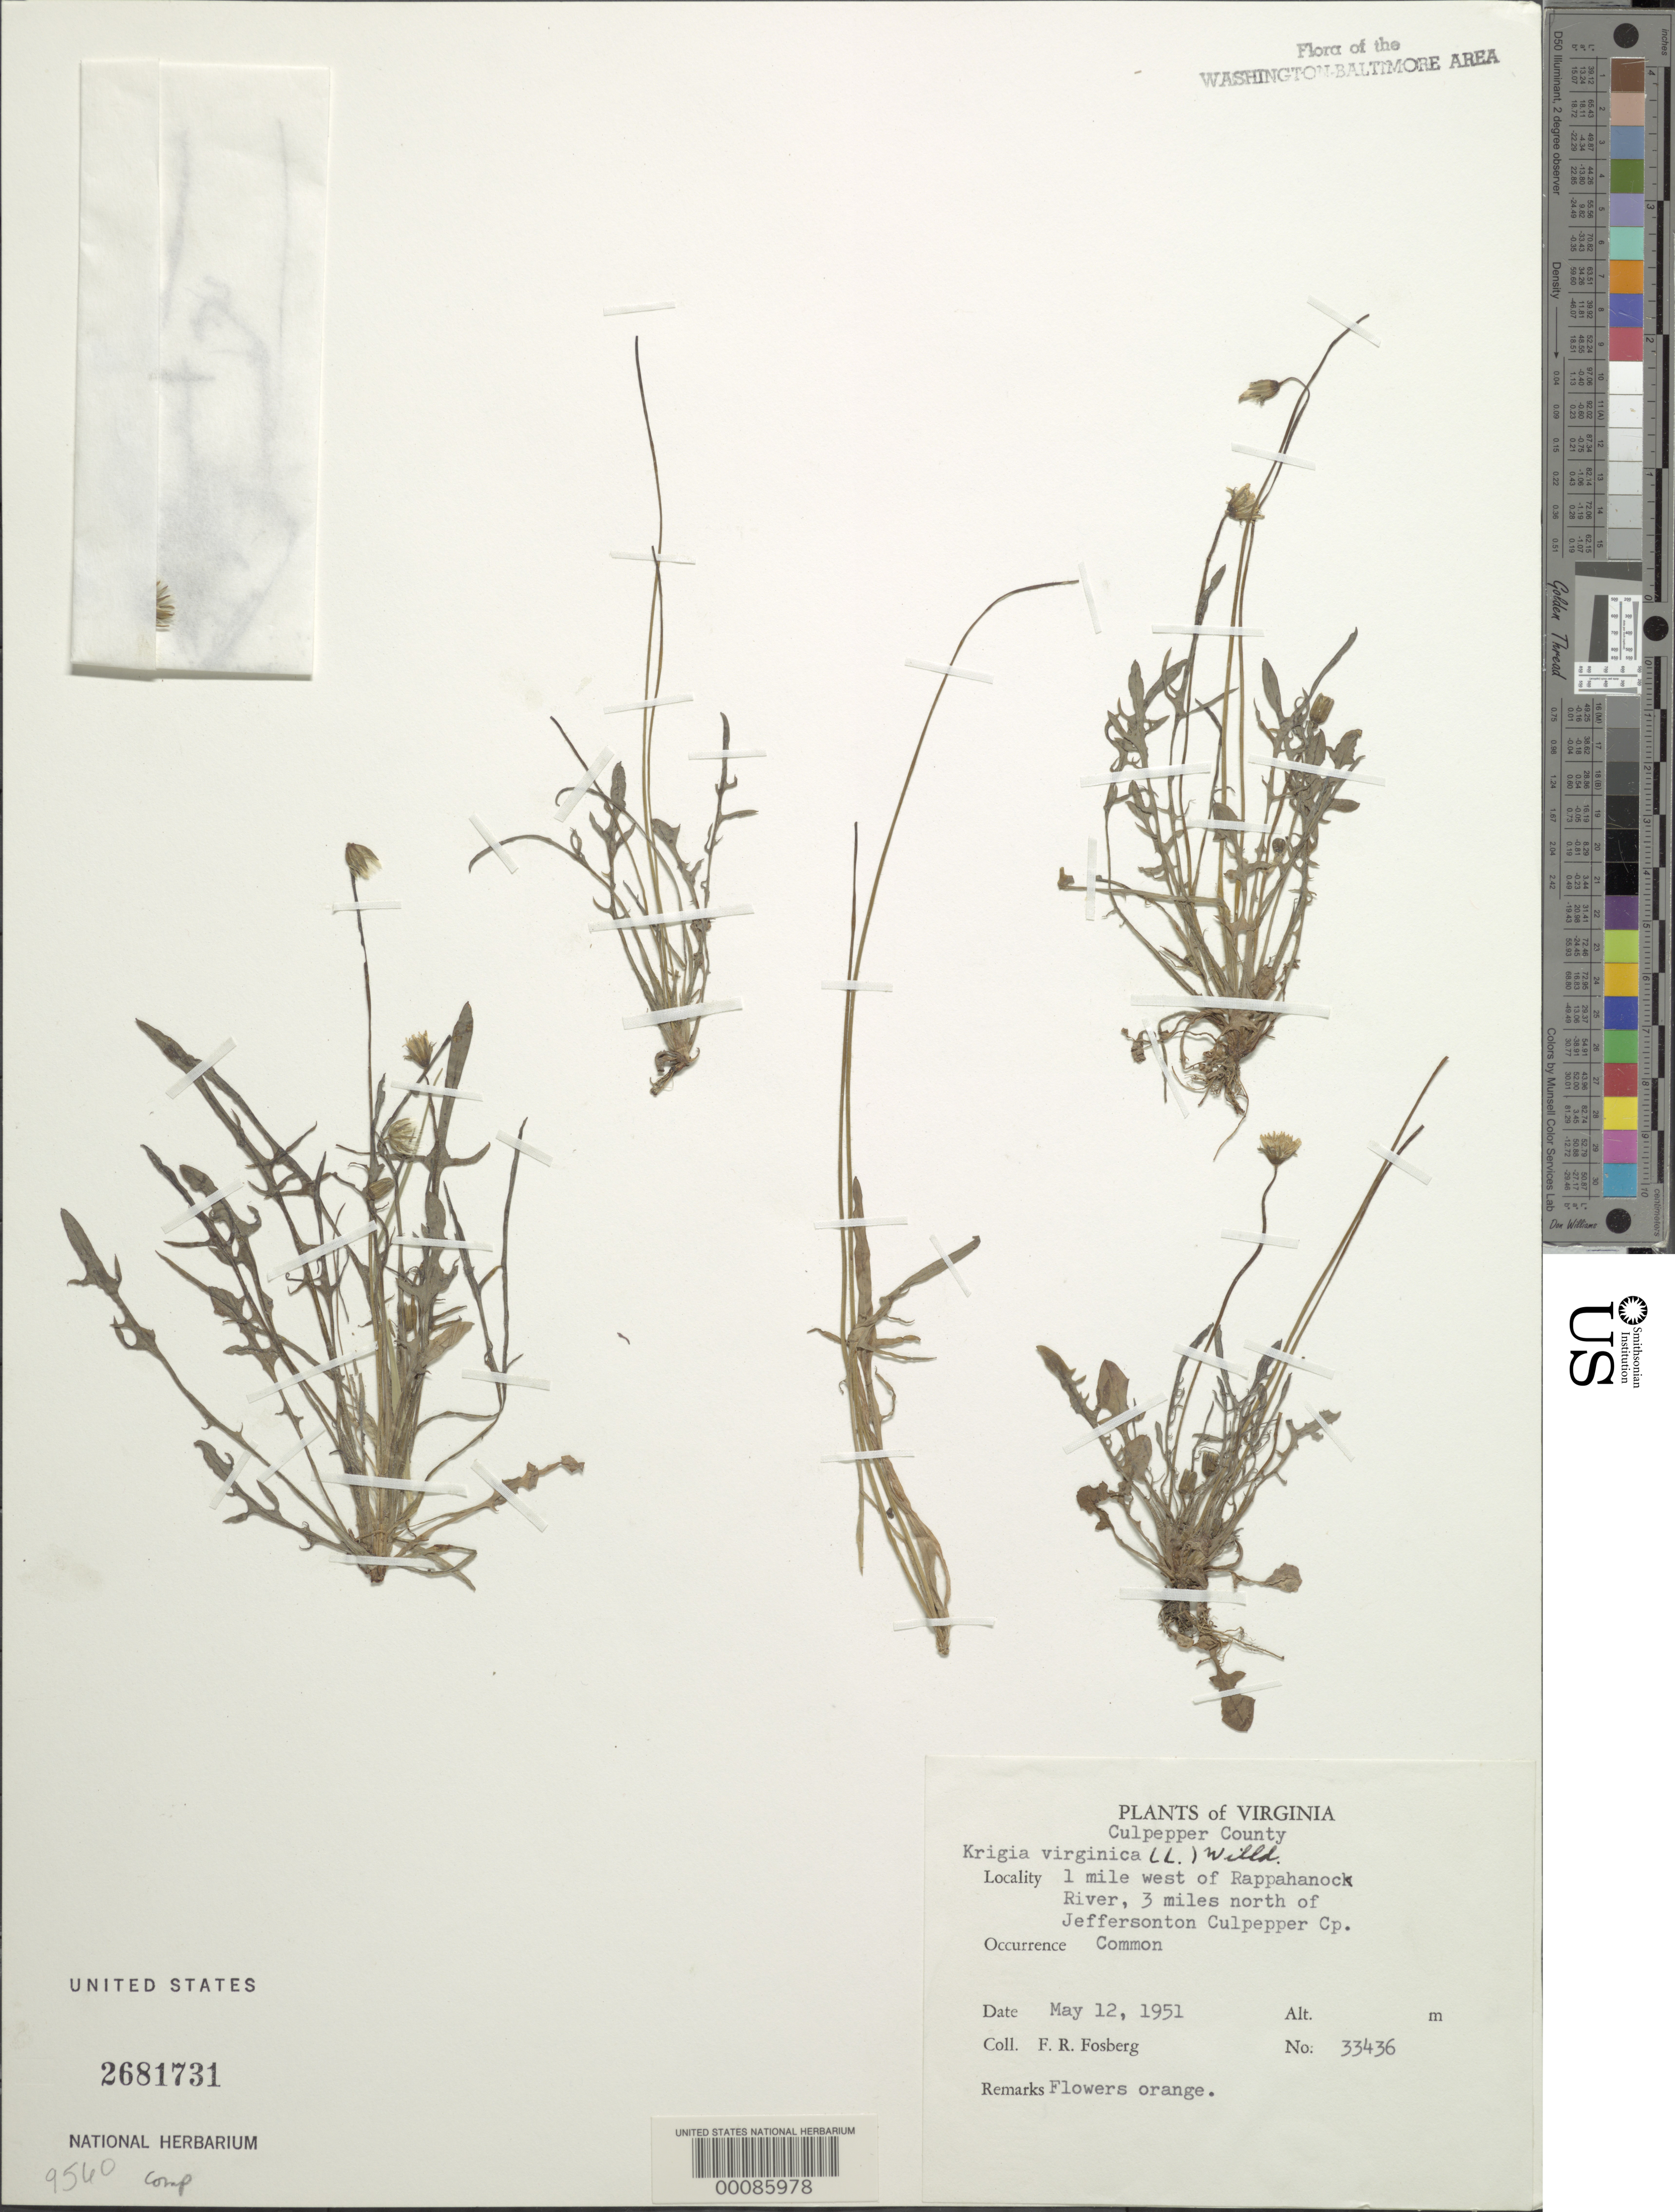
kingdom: Plantae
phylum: Tracheophyta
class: Magnoliopsida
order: Asterales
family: Asteraceae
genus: Krigia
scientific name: Krigia virginica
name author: (L.) Willd.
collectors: F. R. Fosberg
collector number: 33436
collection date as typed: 12 May 1951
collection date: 1951-05-12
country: United States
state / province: Virginia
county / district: Culpeper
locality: West of Rappahannock River and north of Jeffersonton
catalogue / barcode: US 2681731